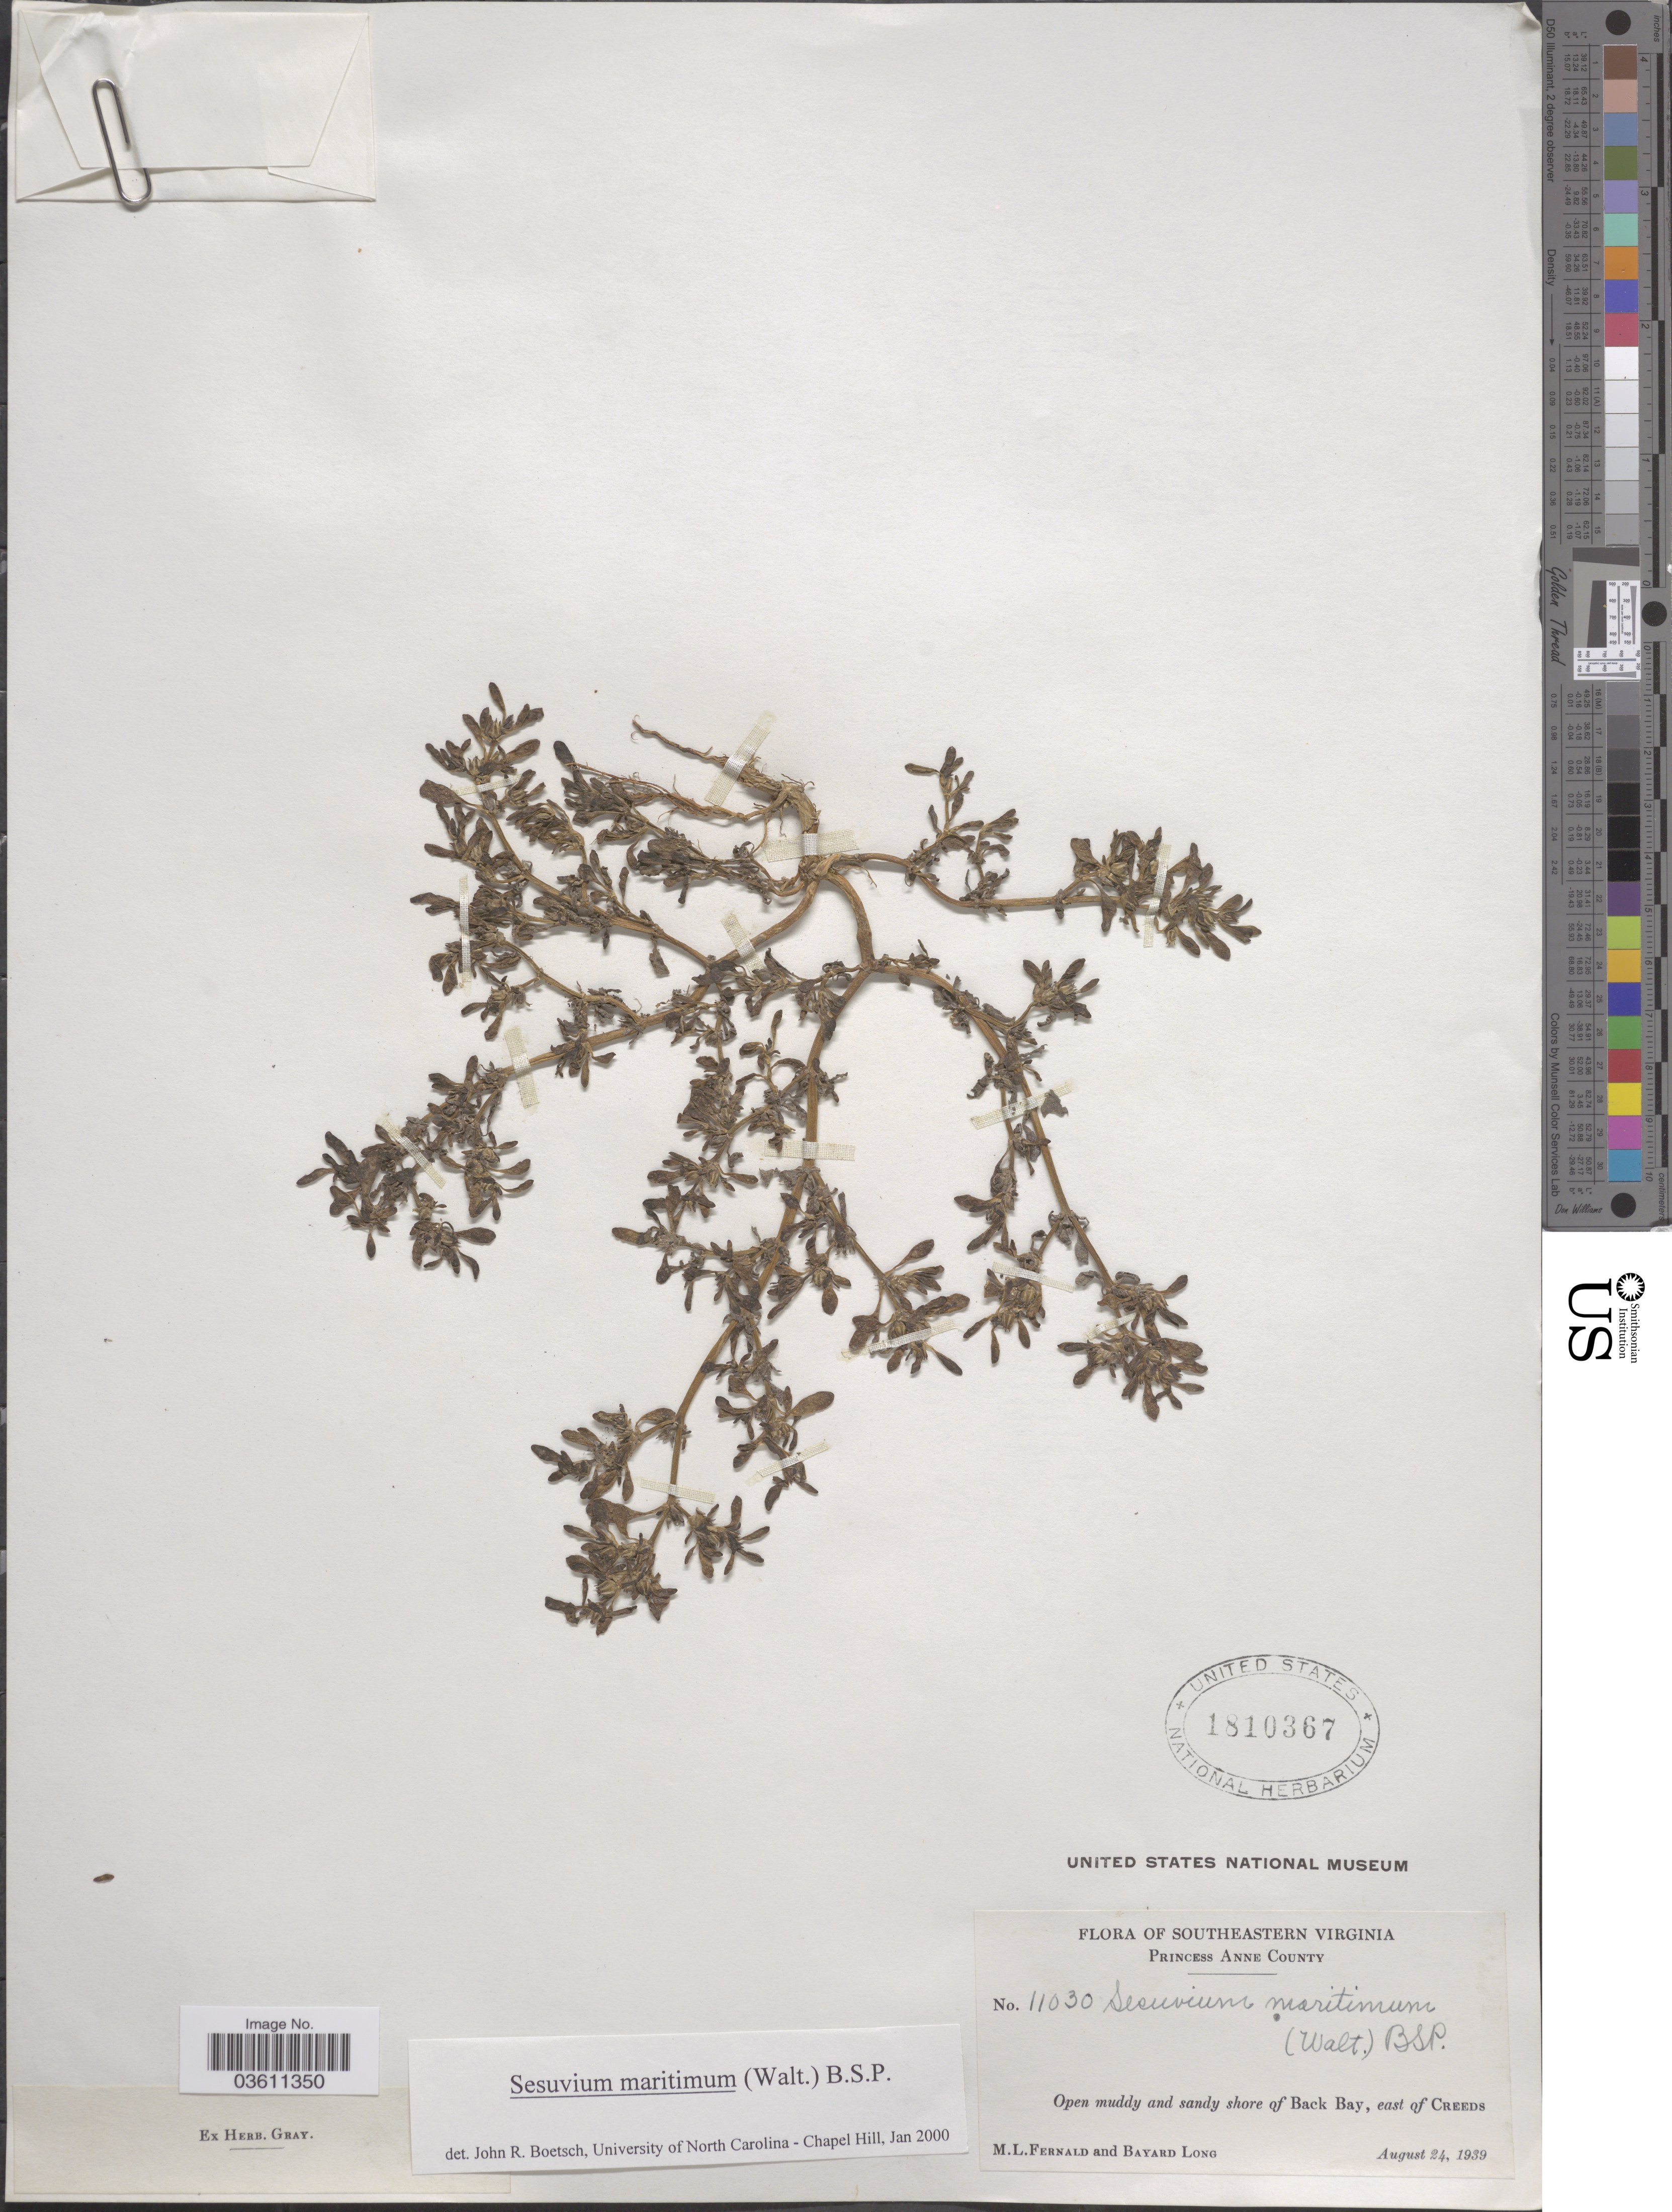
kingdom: Plantae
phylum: Tracheophyta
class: Magnoliopsida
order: Caryophyllales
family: Aizoaceae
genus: Sesuvium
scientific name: Sesuvium maritimum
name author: (Walter) Britton, Stearns & Poggenb.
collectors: M. L. Fernald & B. Long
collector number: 11030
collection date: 1939-08-24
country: United States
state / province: Virginia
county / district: City of Virginia Beach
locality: Southeastern Virginia. Princess Anne County. Sandy shore of Back Bay, east of Creeds.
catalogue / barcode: US 1810367